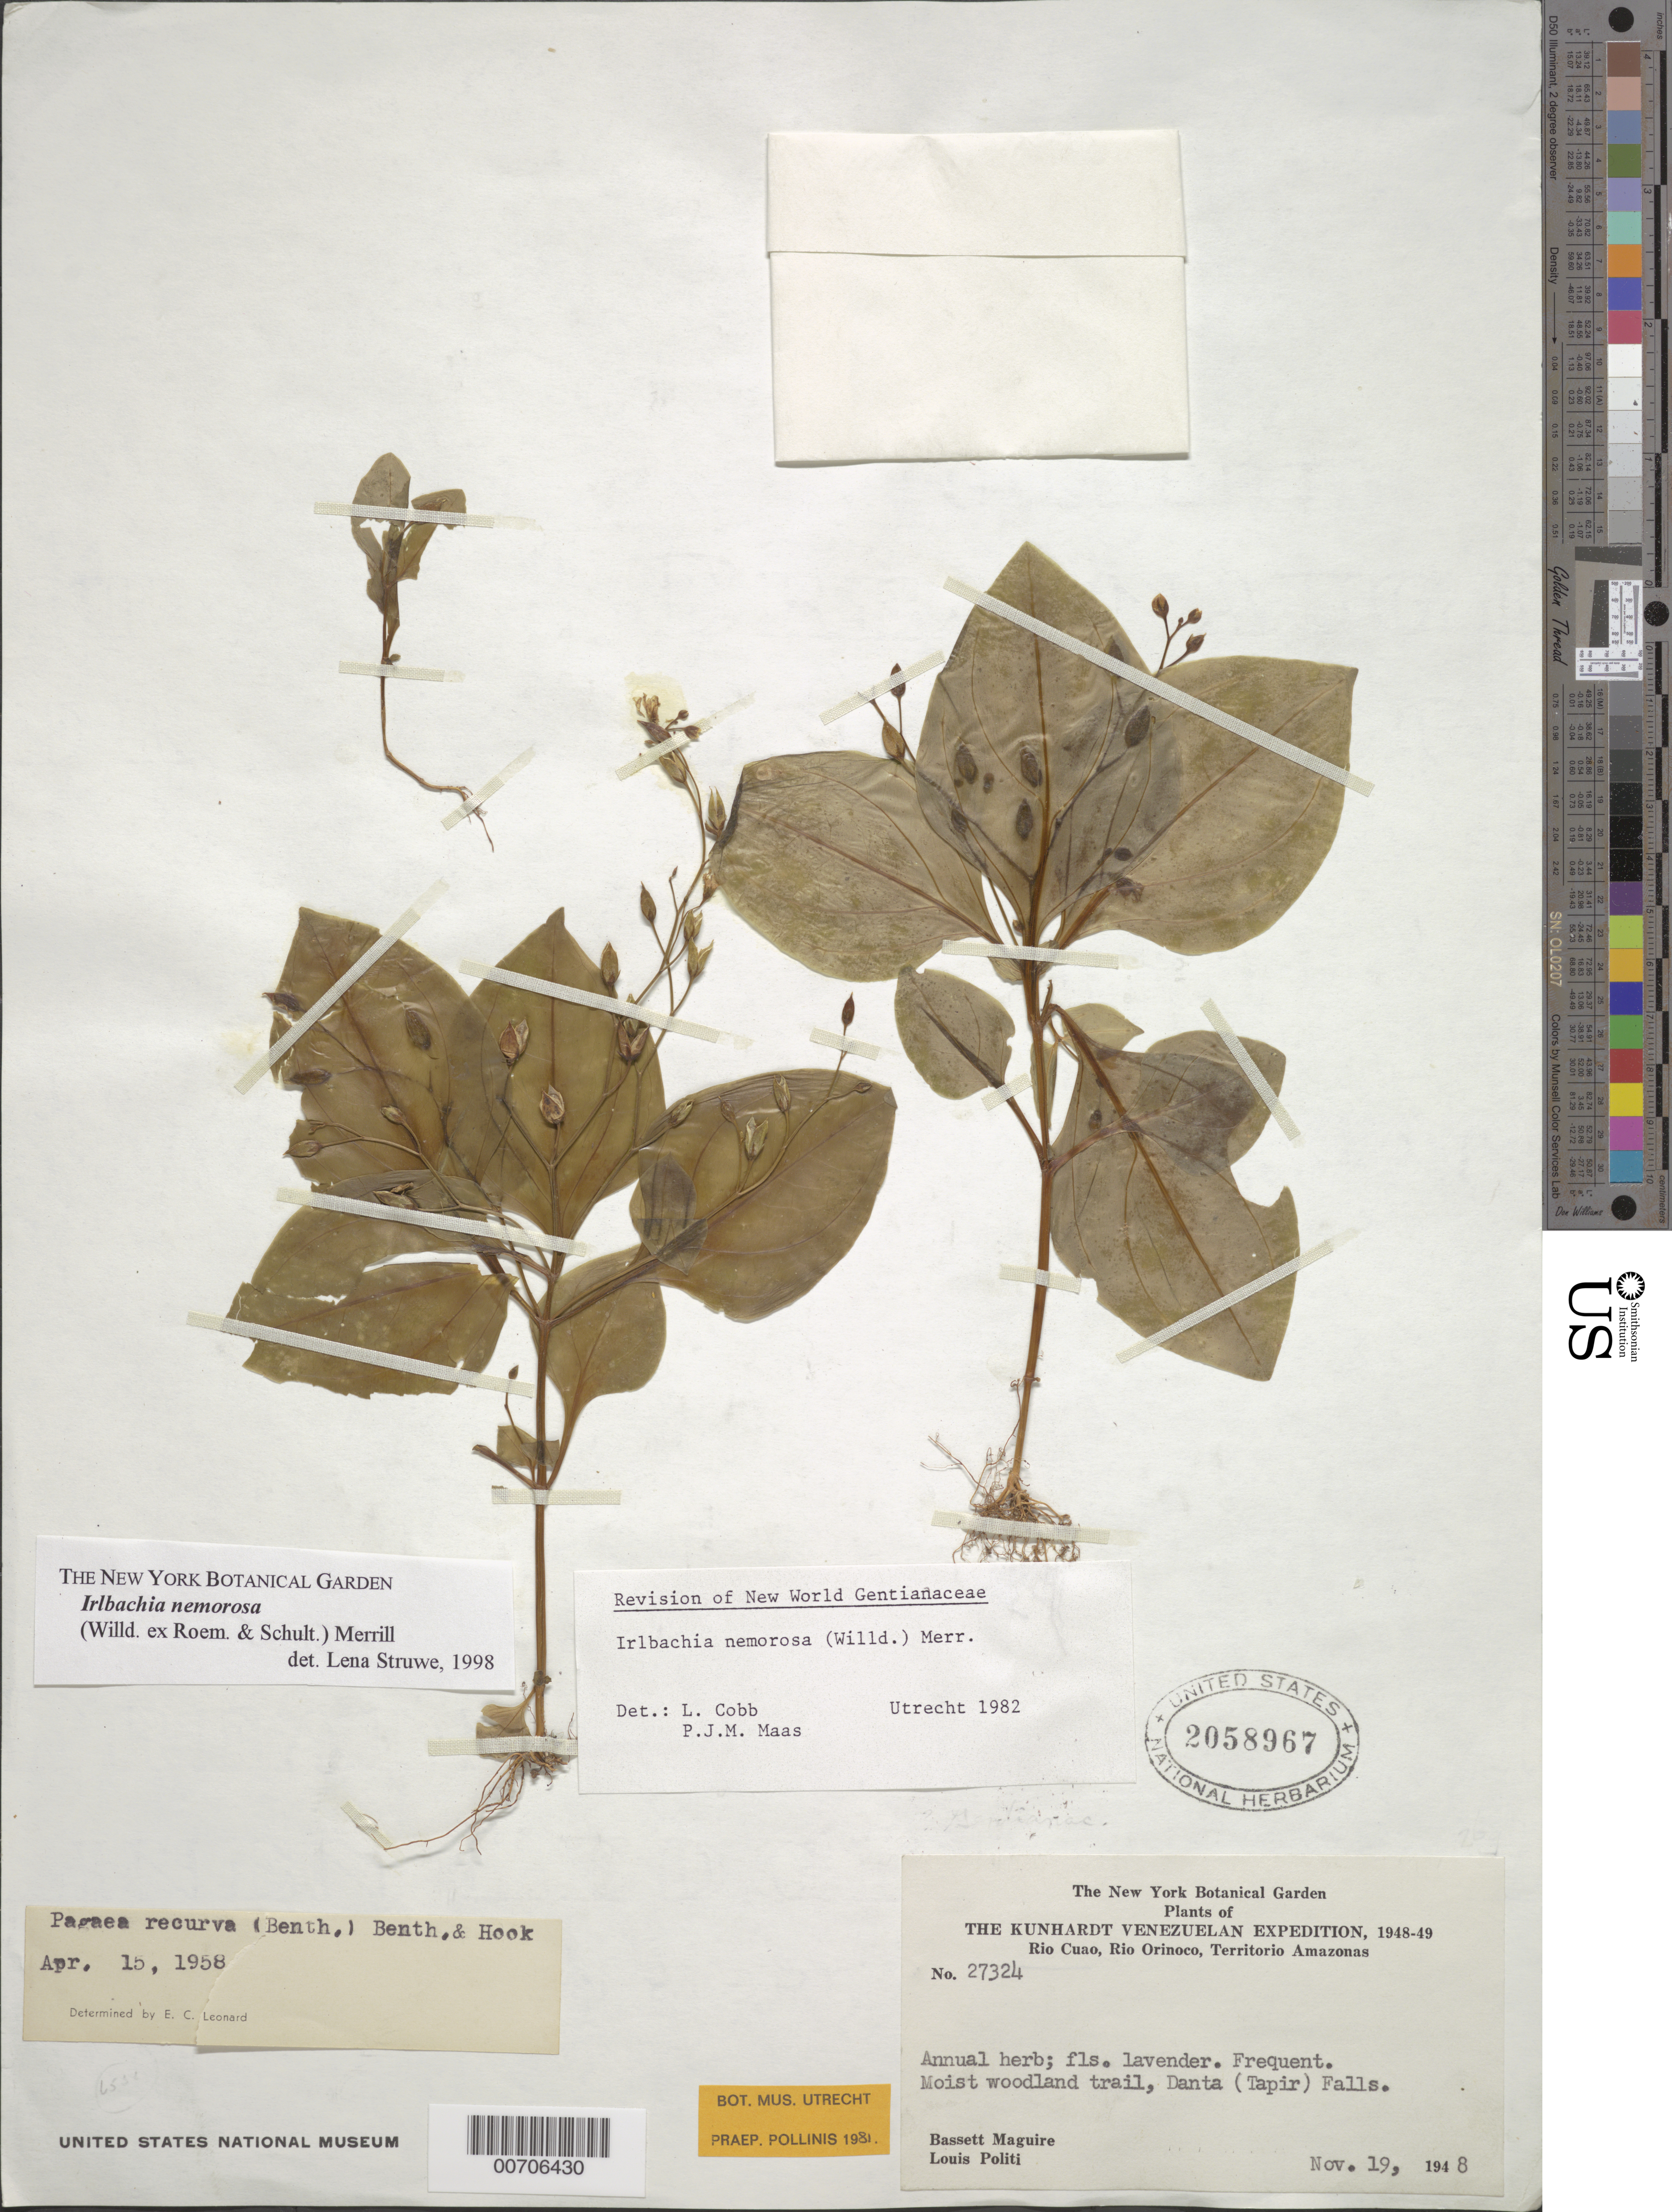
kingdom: Plantae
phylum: Tracheophyta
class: Magnoliopsida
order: Gentianales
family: Gentianaceae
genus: Irlbachia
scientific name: Irlbachia nemorosa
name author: (Willd. ex Roem. & Schult.) Merr.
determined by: Struwe, L.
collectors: B. Maguire & L. Politi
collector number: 27324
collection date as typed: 19-Nov-48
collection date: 1948-11-19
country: Venezuela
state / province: Amazonas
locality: Cerro Sipapo (Paráque), Río Cuao, Danta (Tapir) Falls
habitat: Moist woodland trail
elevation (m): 140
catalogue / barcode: US 2058967